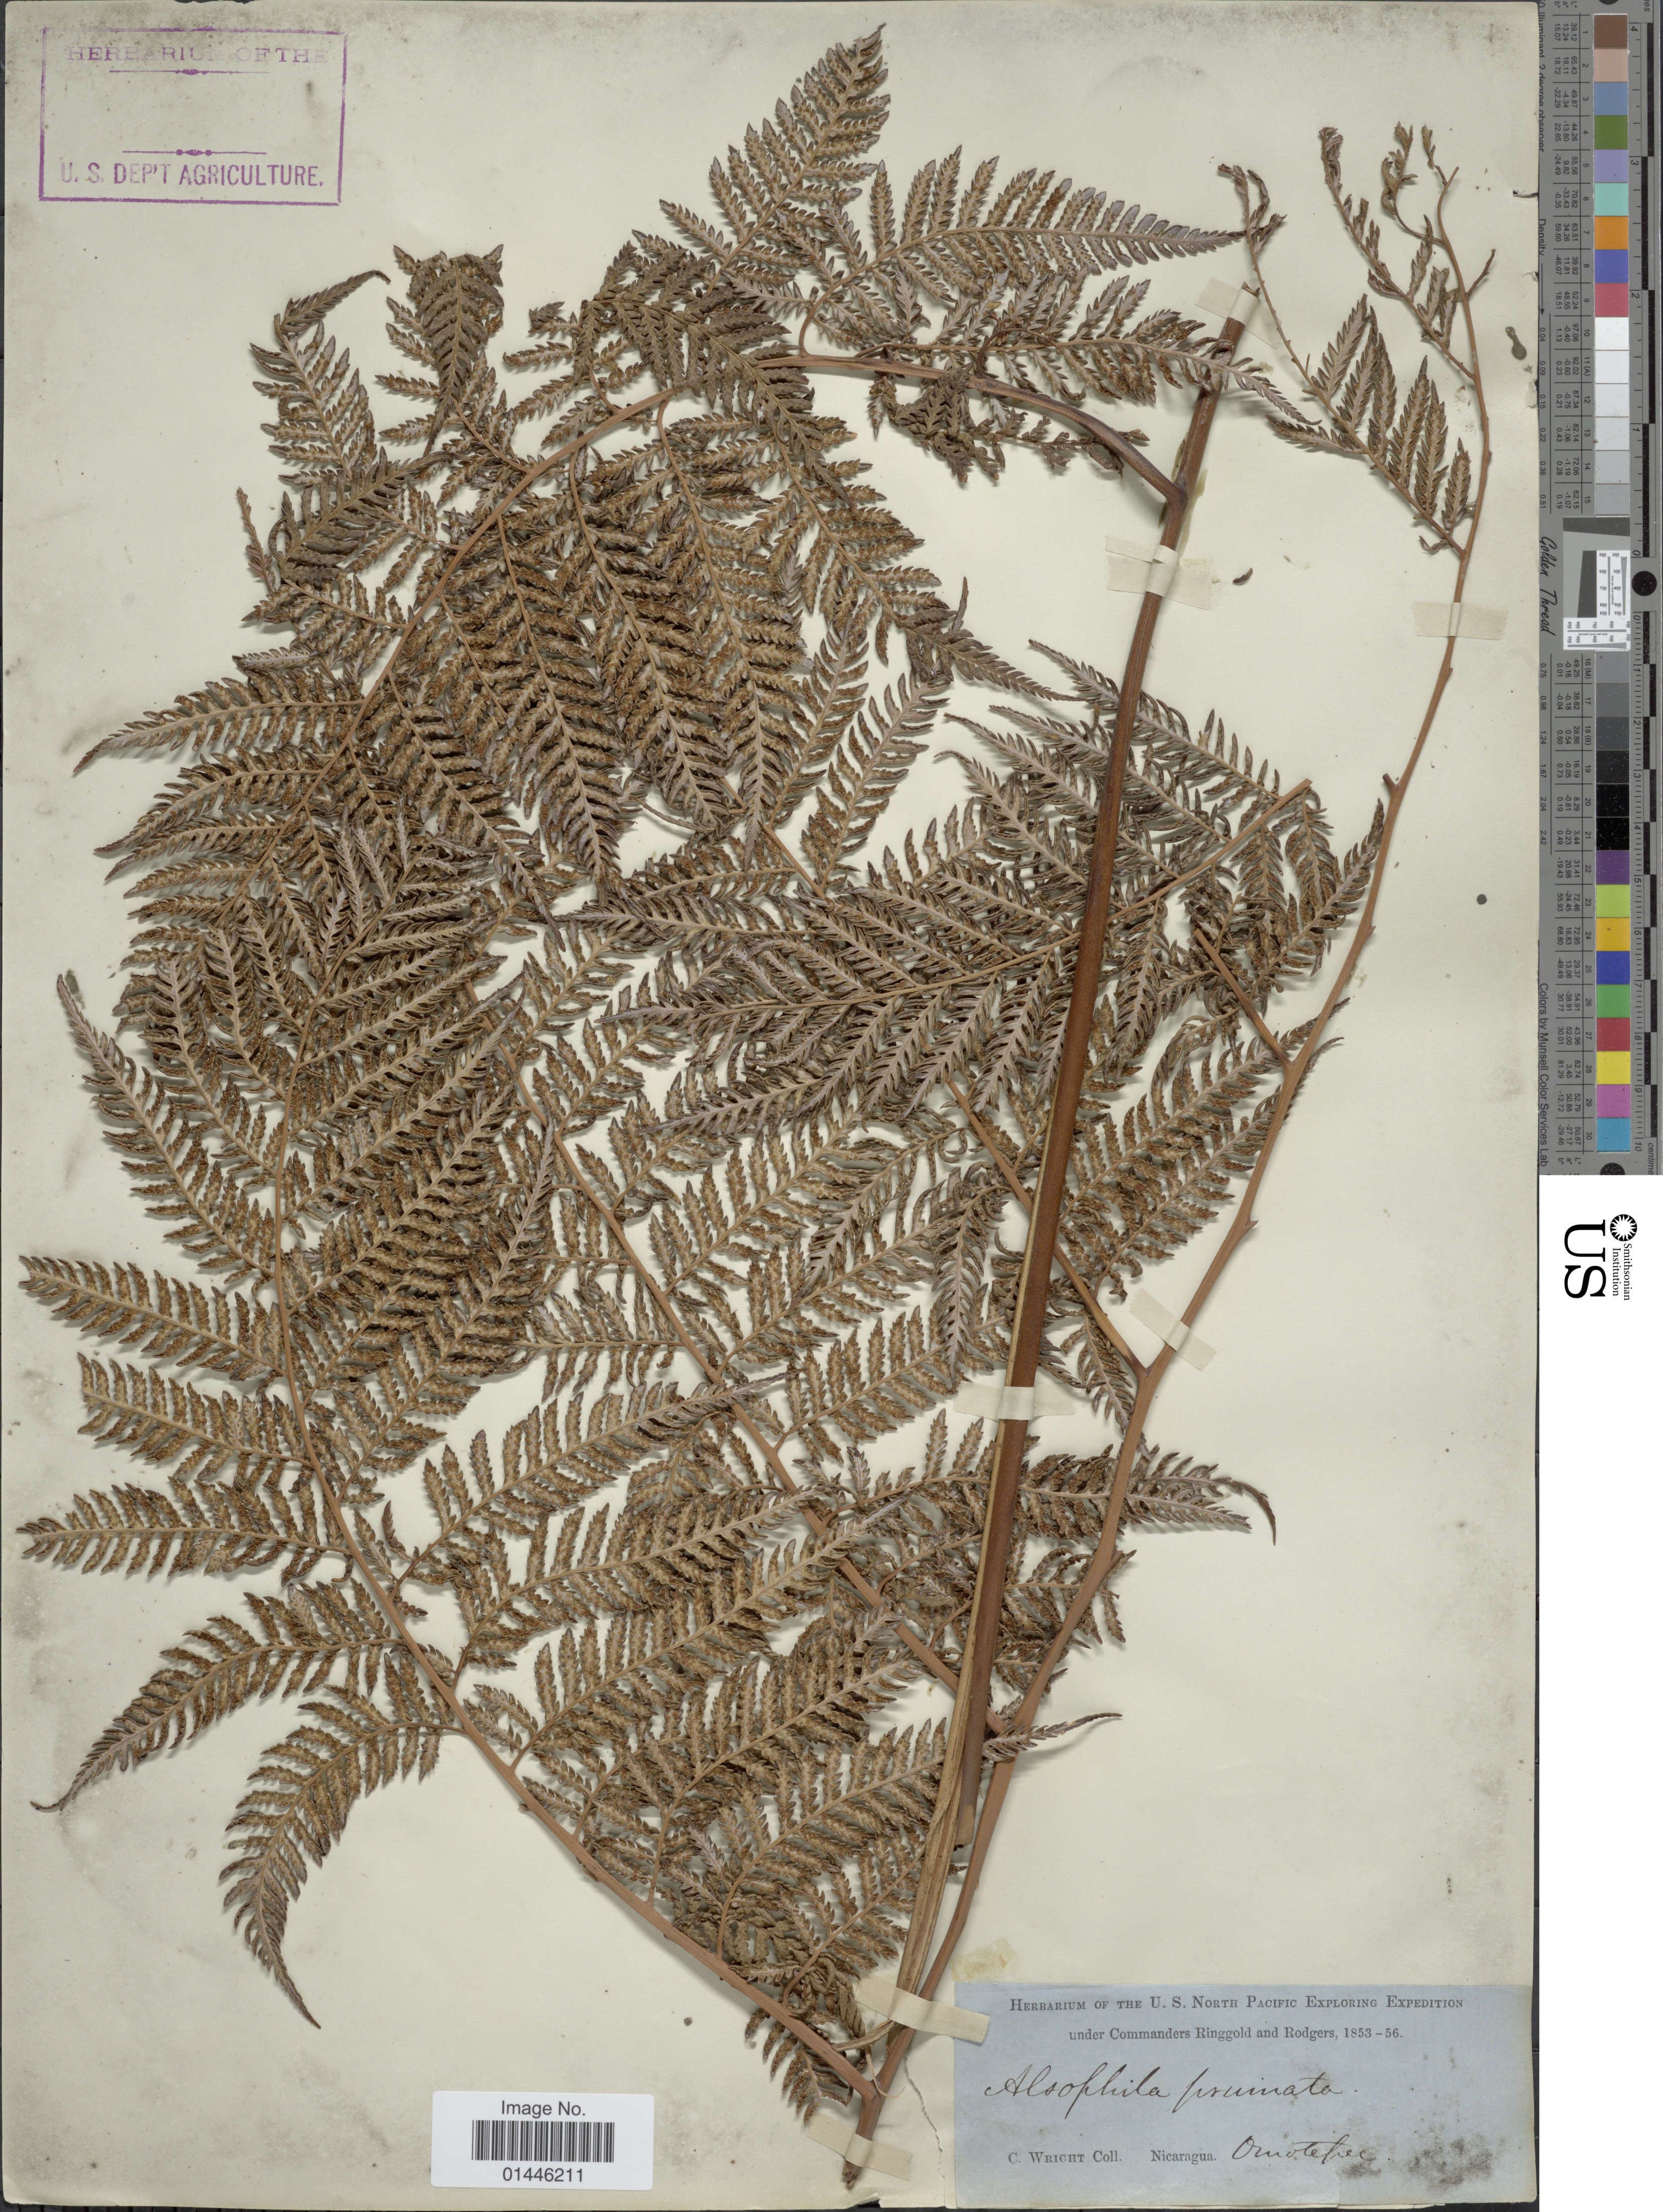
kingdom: Plantae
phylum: Tracheophyta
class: Polypodiopsida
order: Cyatheales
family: Dicksoniaceae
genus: Lophosoria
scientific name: Lophosoria quadripinnata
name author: (J.F. Gmel.) C. Chr.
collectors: C. Wright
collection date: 1853/1856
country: Nicaragua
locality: Omotepec